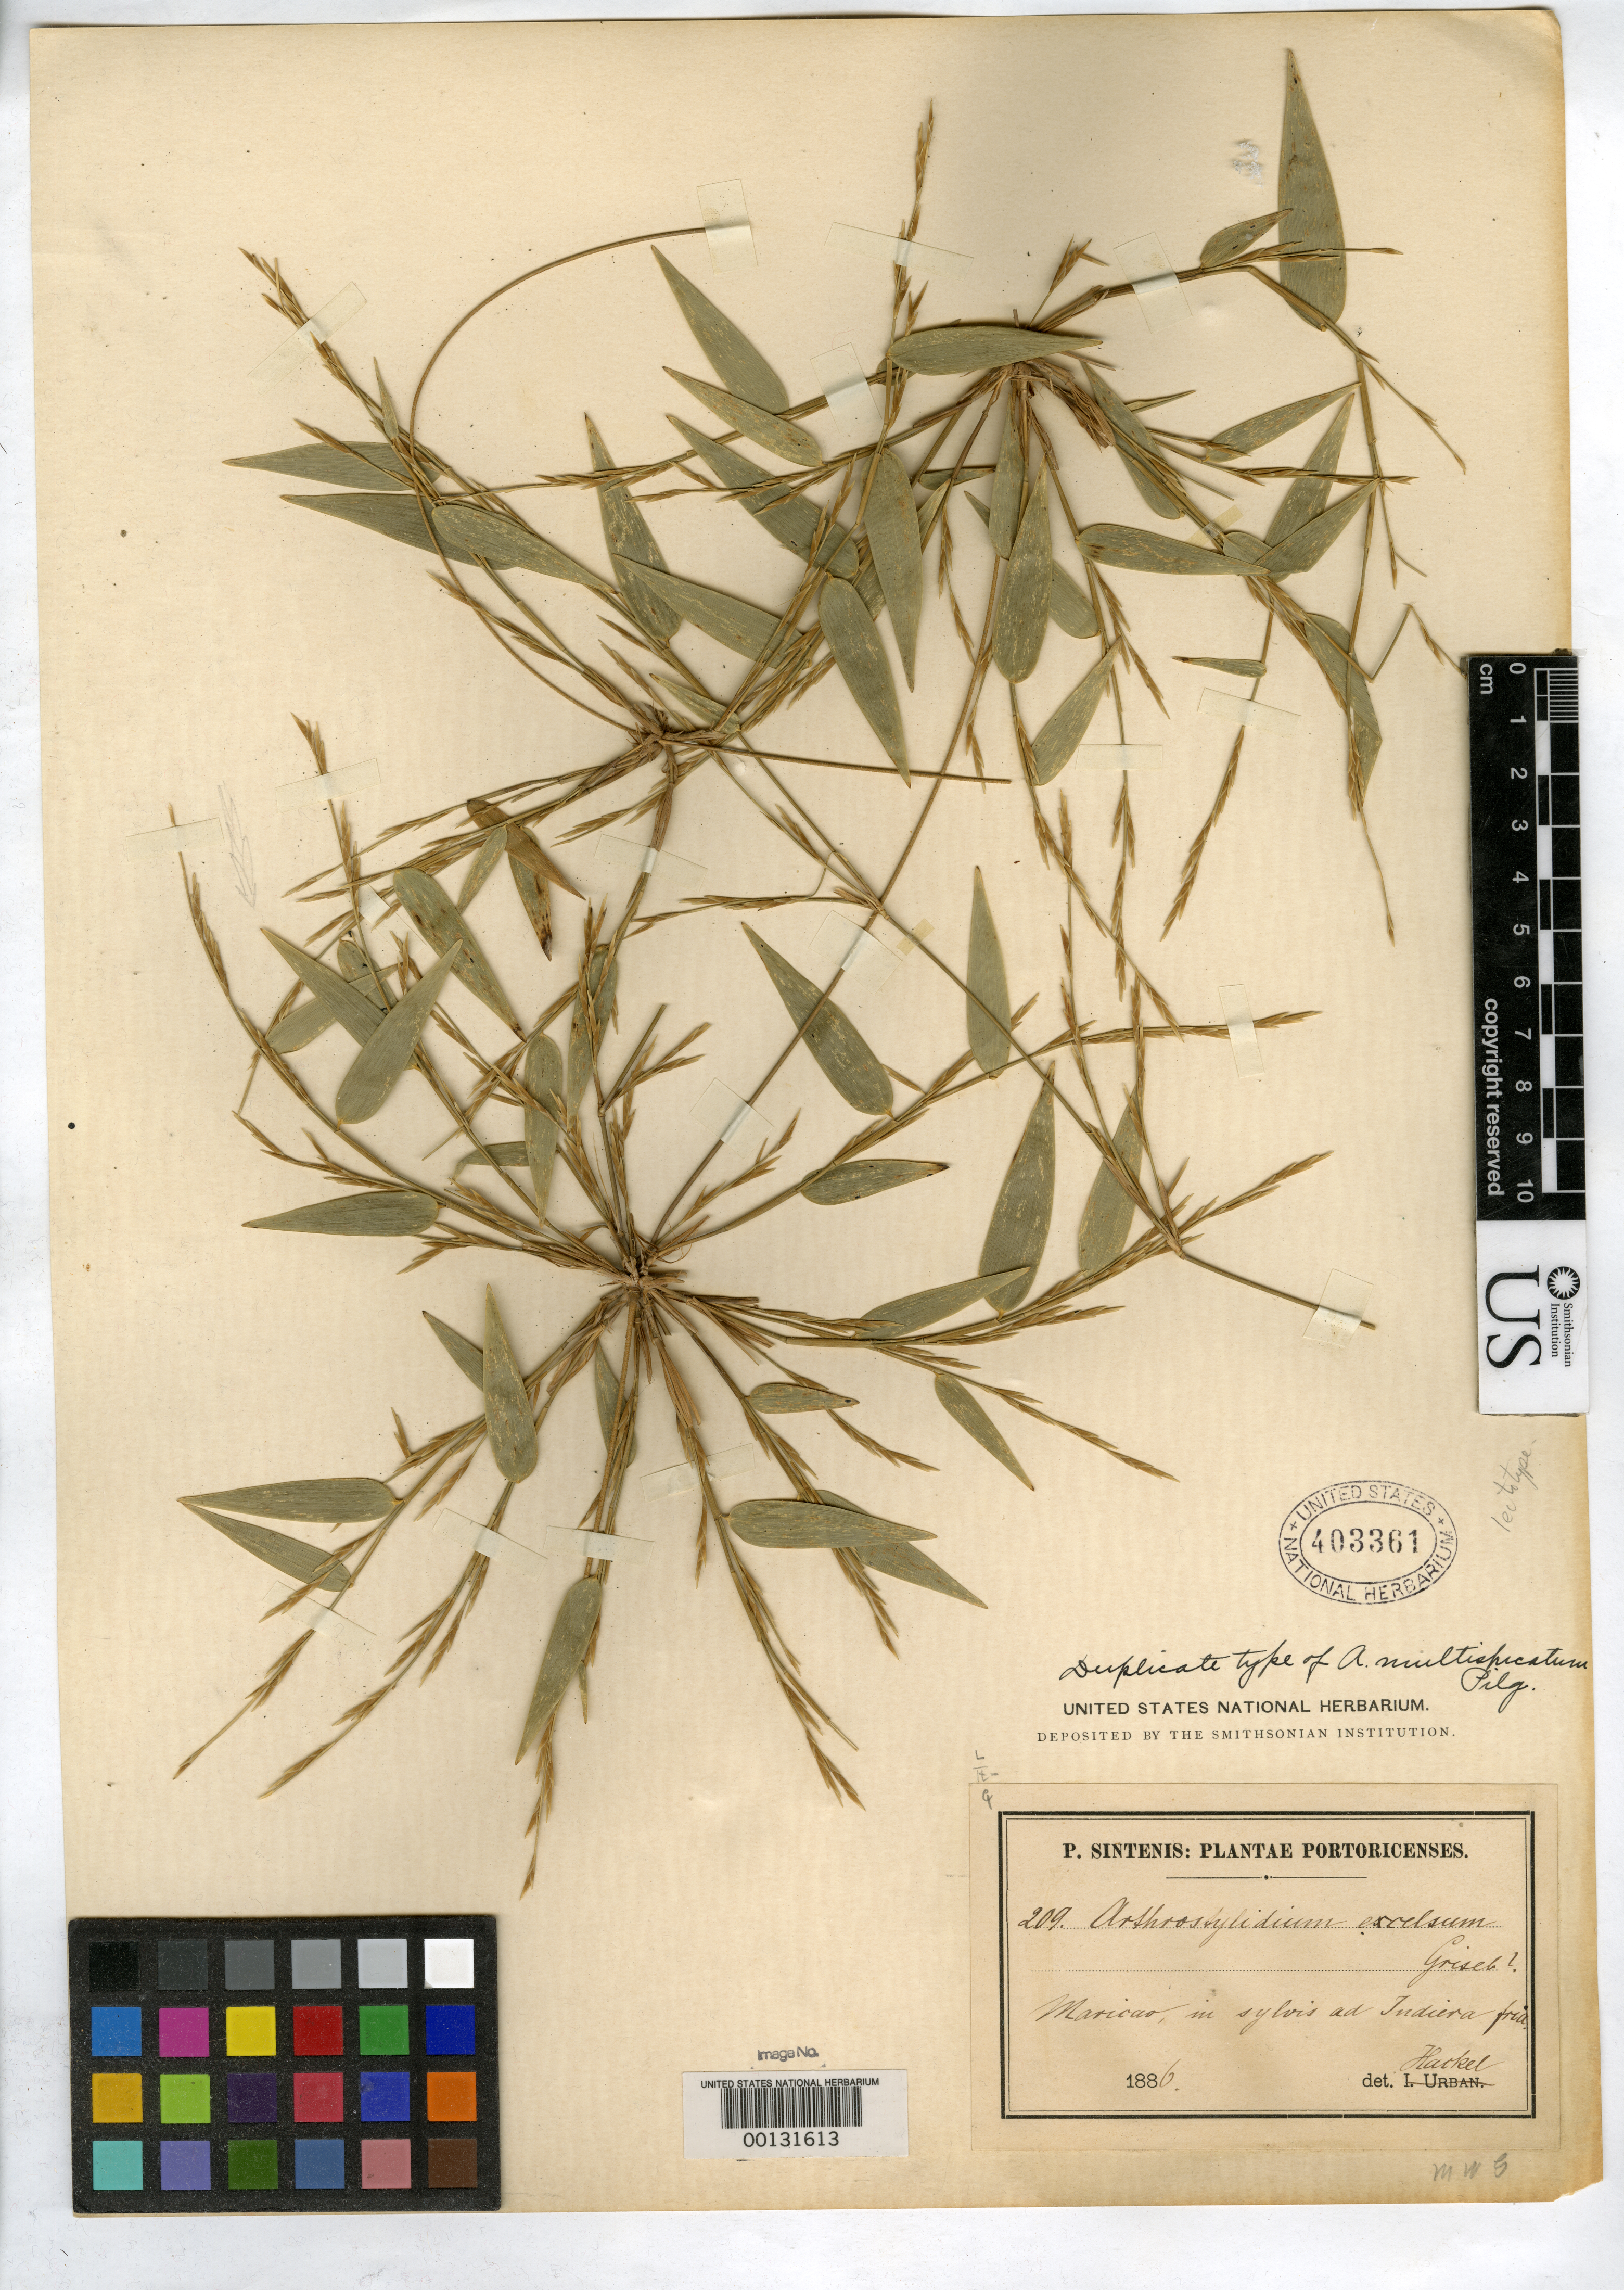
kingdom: Plantae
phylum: Tracheophyta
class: Liliopsida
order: Poales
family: Poaceae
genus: Arthrostylidium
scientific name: Arthrostylidium multispicatum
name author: Pilg. in Urb.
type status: Isotype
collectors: P. Sintenis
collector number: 209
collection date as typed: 1886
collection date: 1886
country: Puerto Rico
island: Greater Antilles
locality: Maricao.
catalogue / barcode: US 403361